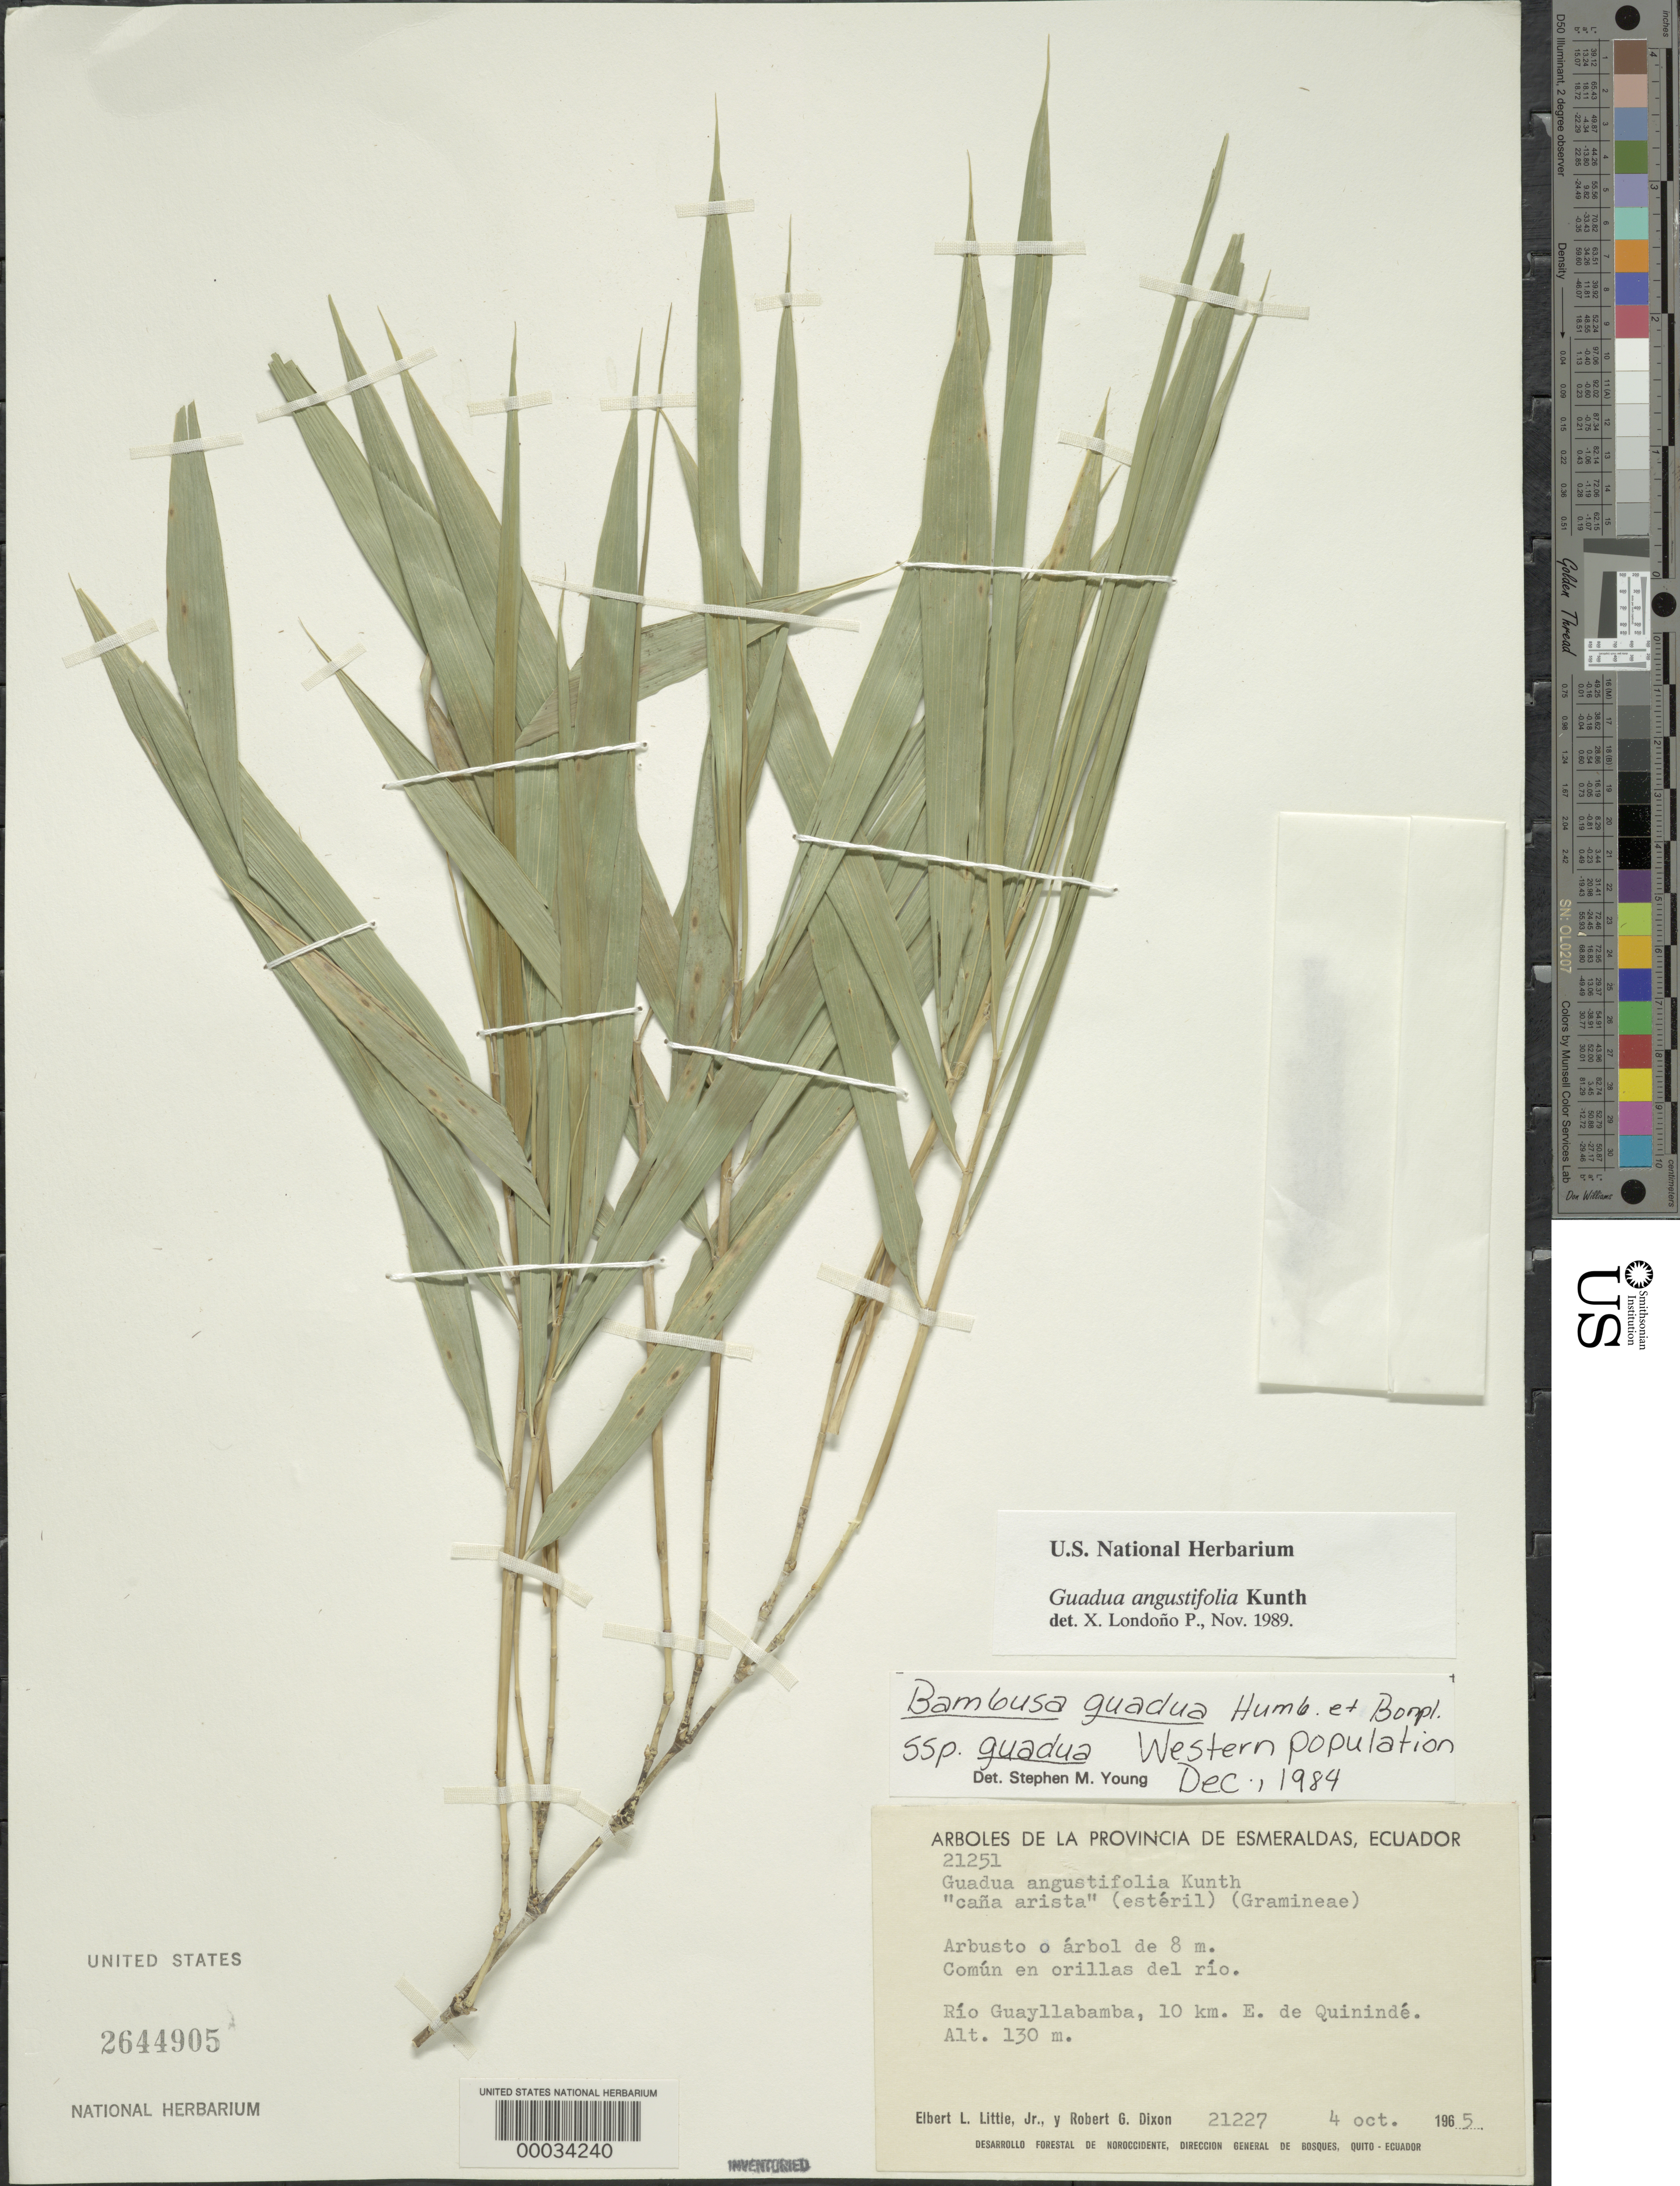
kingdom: Plantae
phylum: Tracheophyta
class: Liliopsida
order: Poales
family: Poaceae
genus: Guadua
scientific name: Guadua angustifolia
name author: Kunth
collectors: E. L. Little & R. G. Dixon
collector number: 21227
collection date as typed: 04 Oct 1965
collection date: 1965-10-04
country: Ecuador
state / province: Esmeraldas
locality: Rio Guayllabamba, Quininde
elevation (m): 130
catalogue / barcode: US 2644905